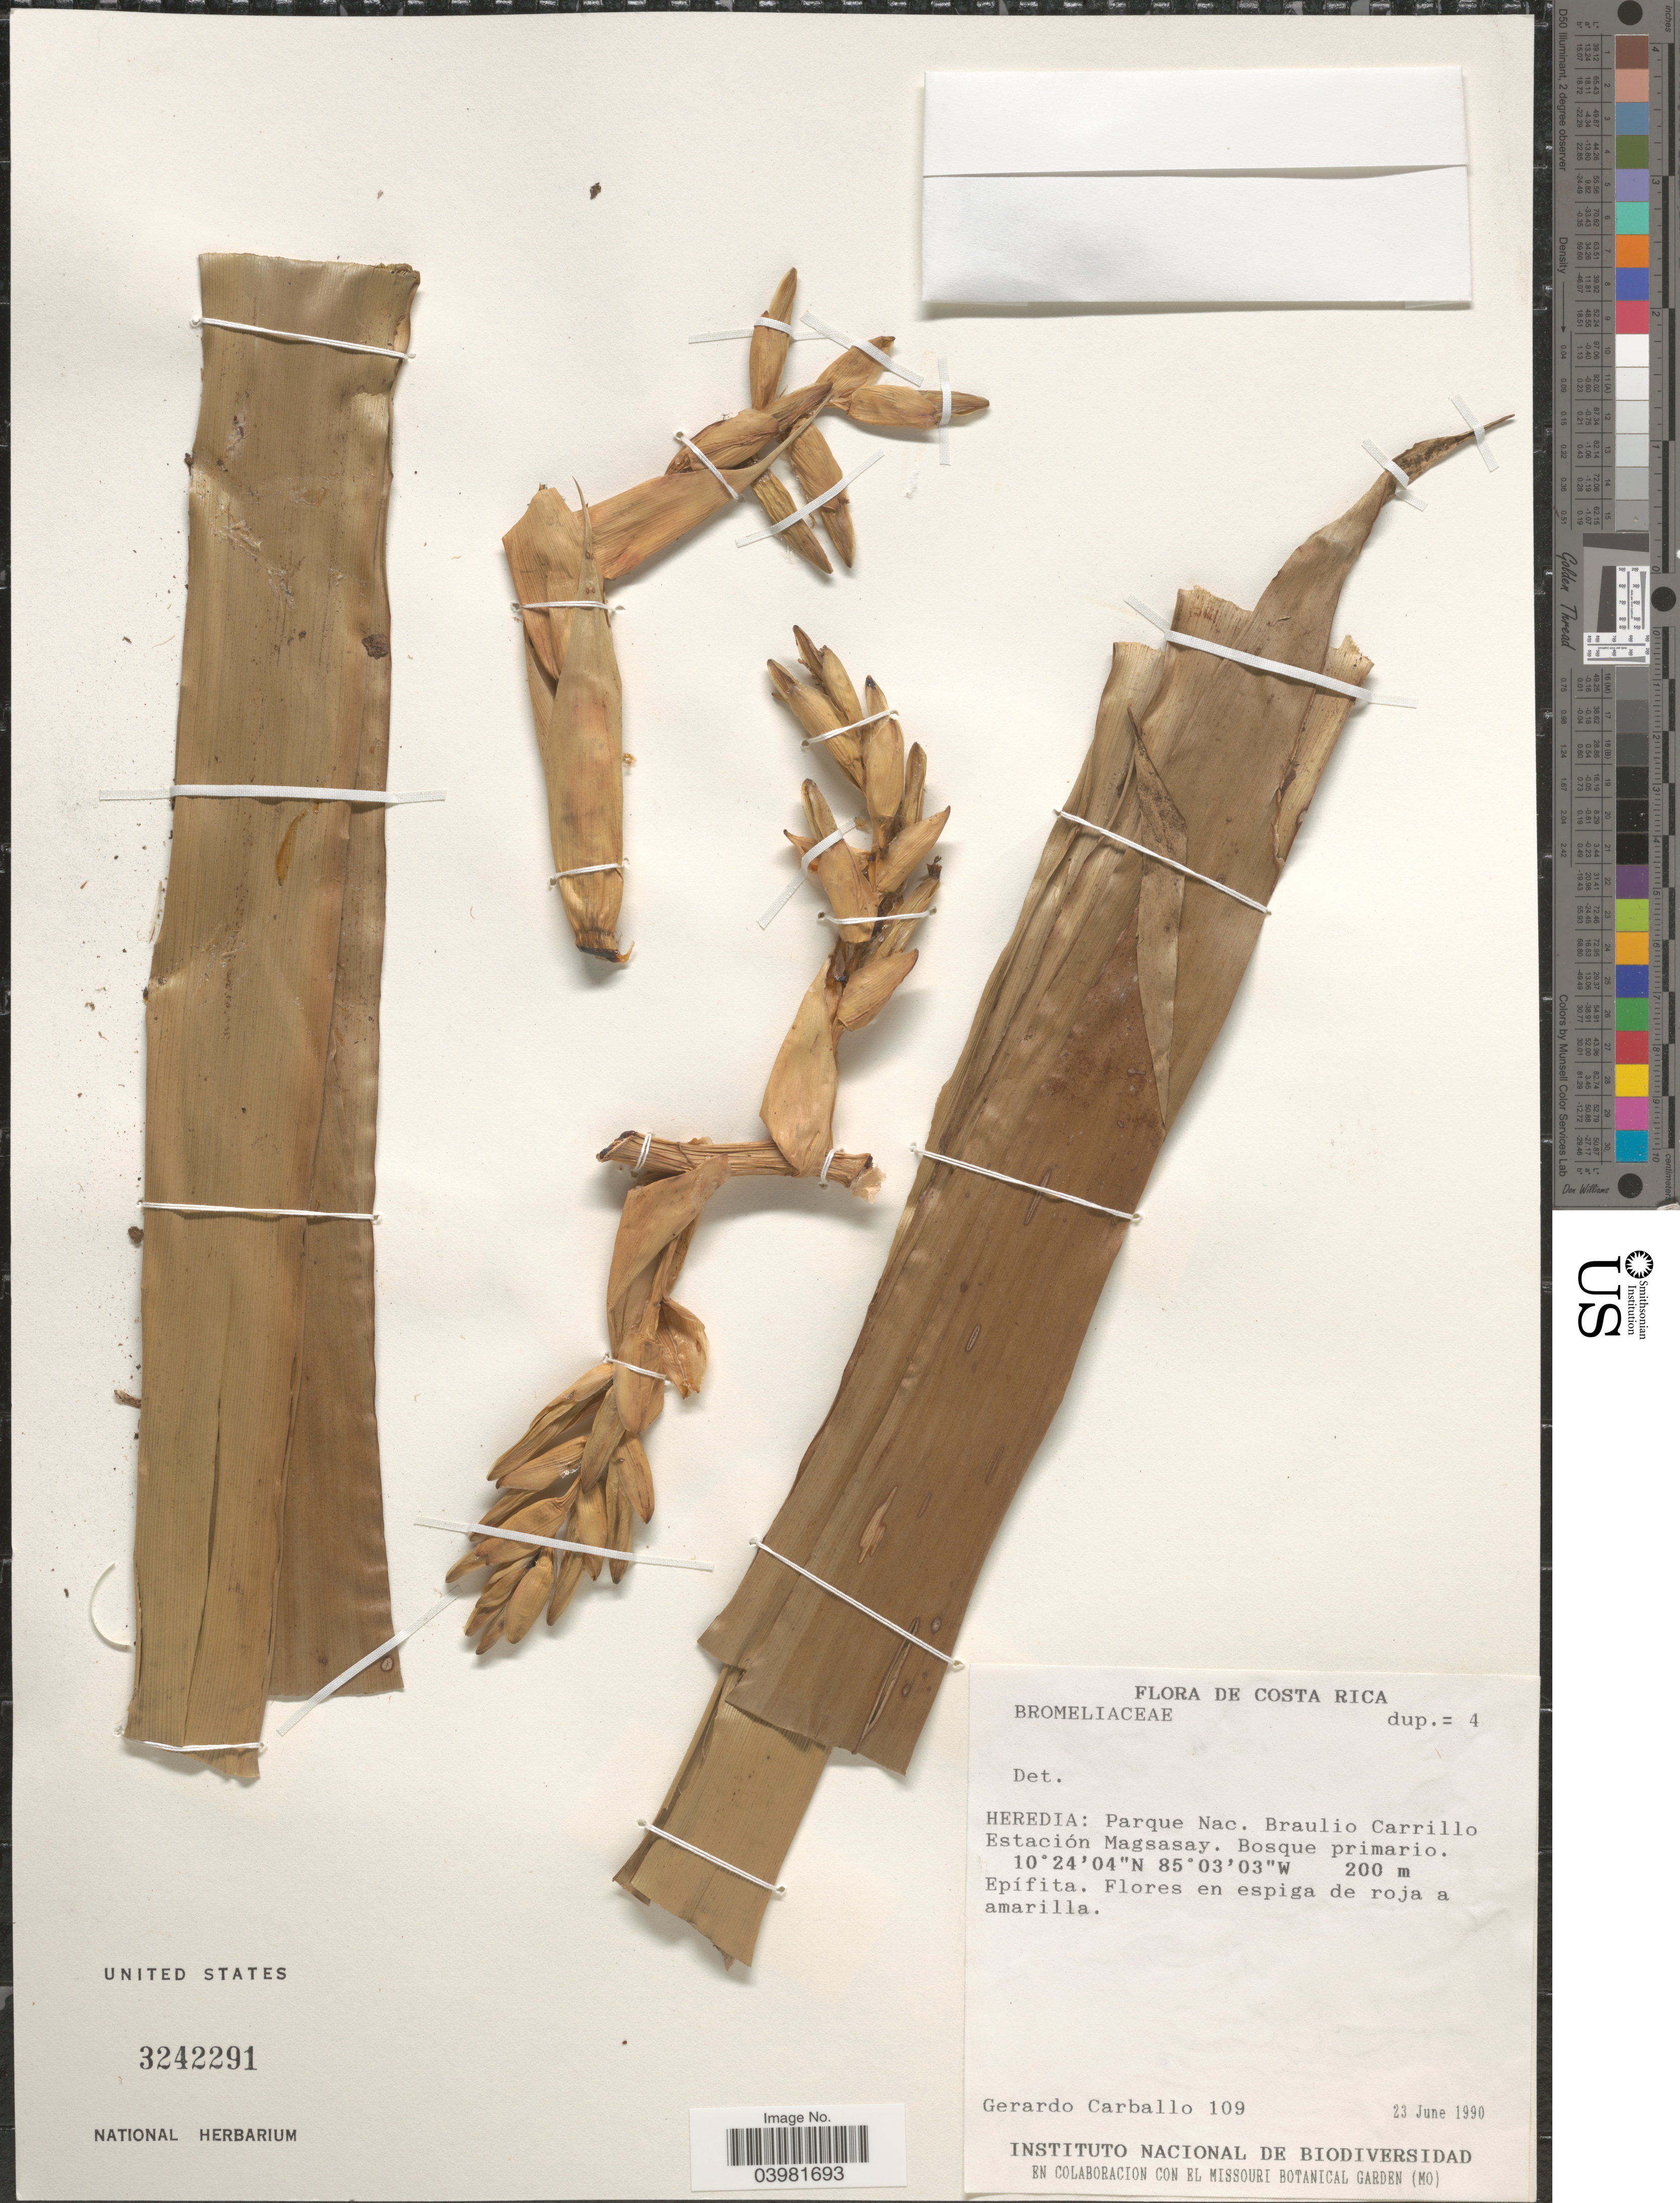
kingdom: Plantae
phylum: Tracheophyta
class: Liliopsida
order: Poales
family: Bromeliaceae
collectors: G. Carballo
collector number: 109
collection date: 1990-06-23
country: Costa Rica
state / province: Heredia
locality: Parque Nac. Braulio Carrillo Estación Magsasay.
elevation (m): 200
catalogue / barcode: US 3242291